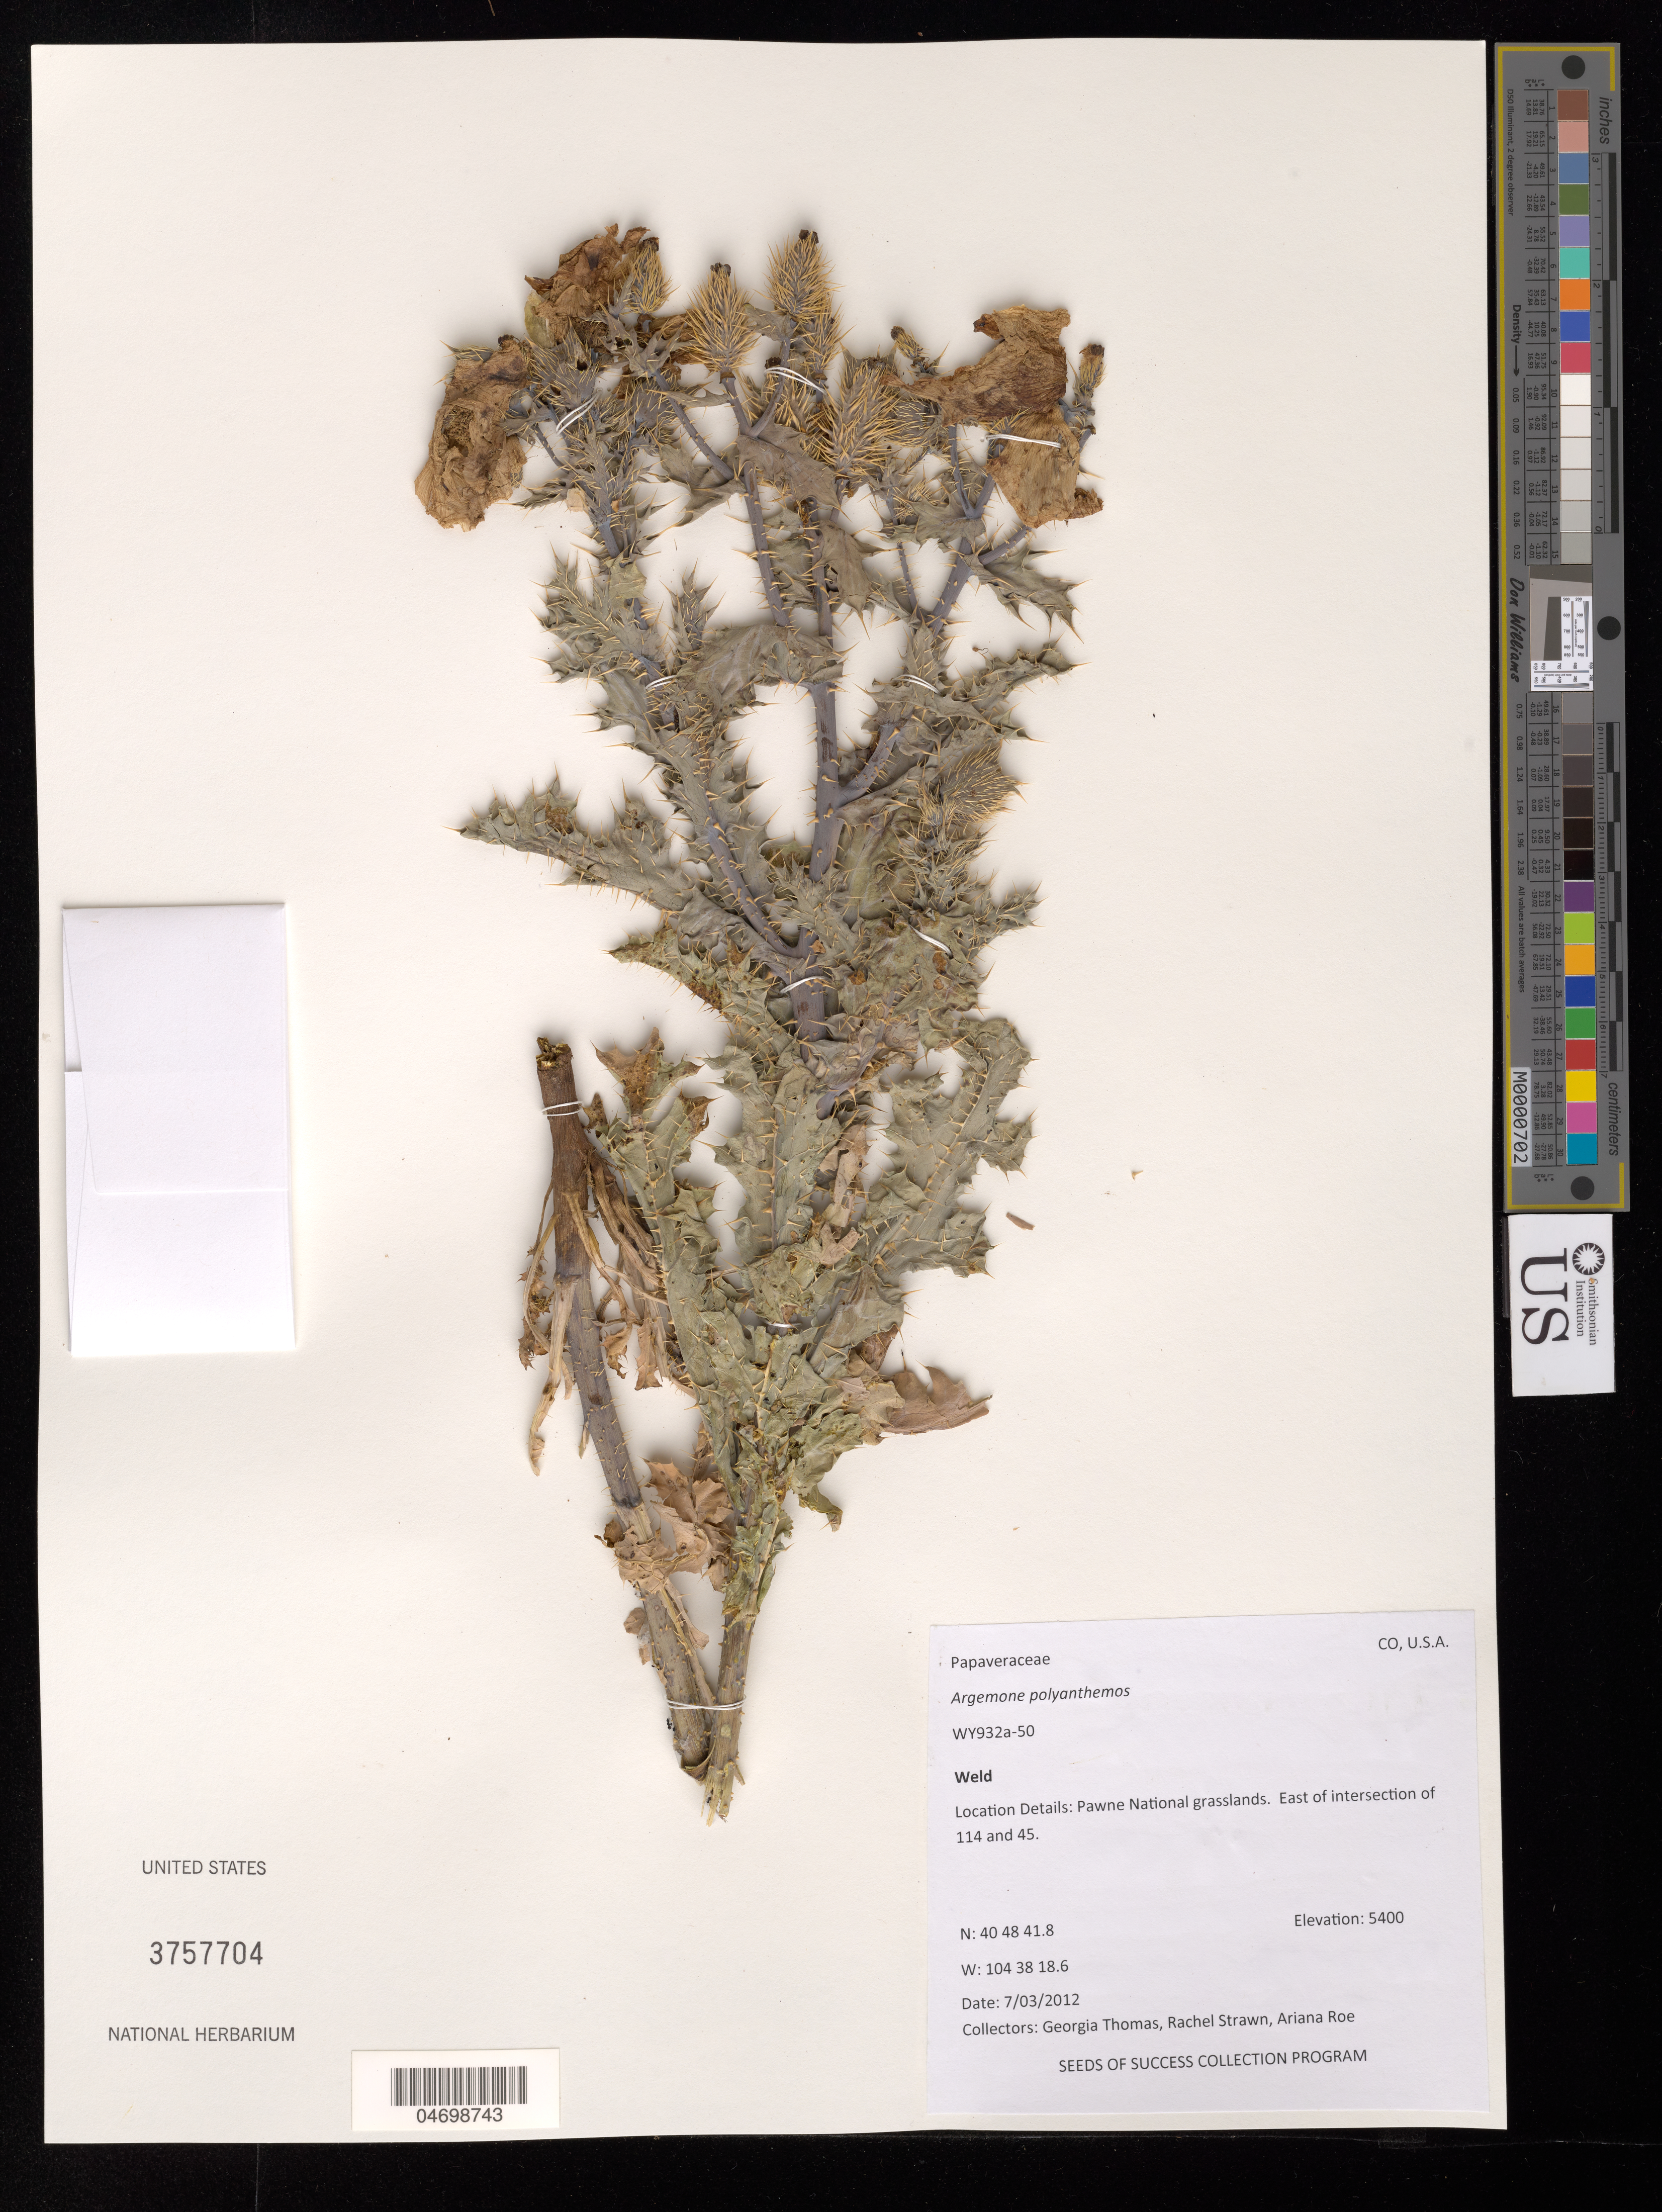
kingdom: Plantae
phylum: Tracheophyta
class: Magnoliopsida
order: Ranunculales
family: Papaveraceae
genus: Argemone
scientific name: Argemone polyanthemos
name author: (Fedde) G.B. Ownbey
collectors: G. Thomas, R. Strawn & A. Roe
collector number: WY932A-50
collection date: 2012-07-03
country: United States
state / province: Wyoming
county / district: Weld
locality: Pawne National grasslands. E of intersection of 114 and 45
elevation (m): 1646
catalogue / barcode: US 3757704